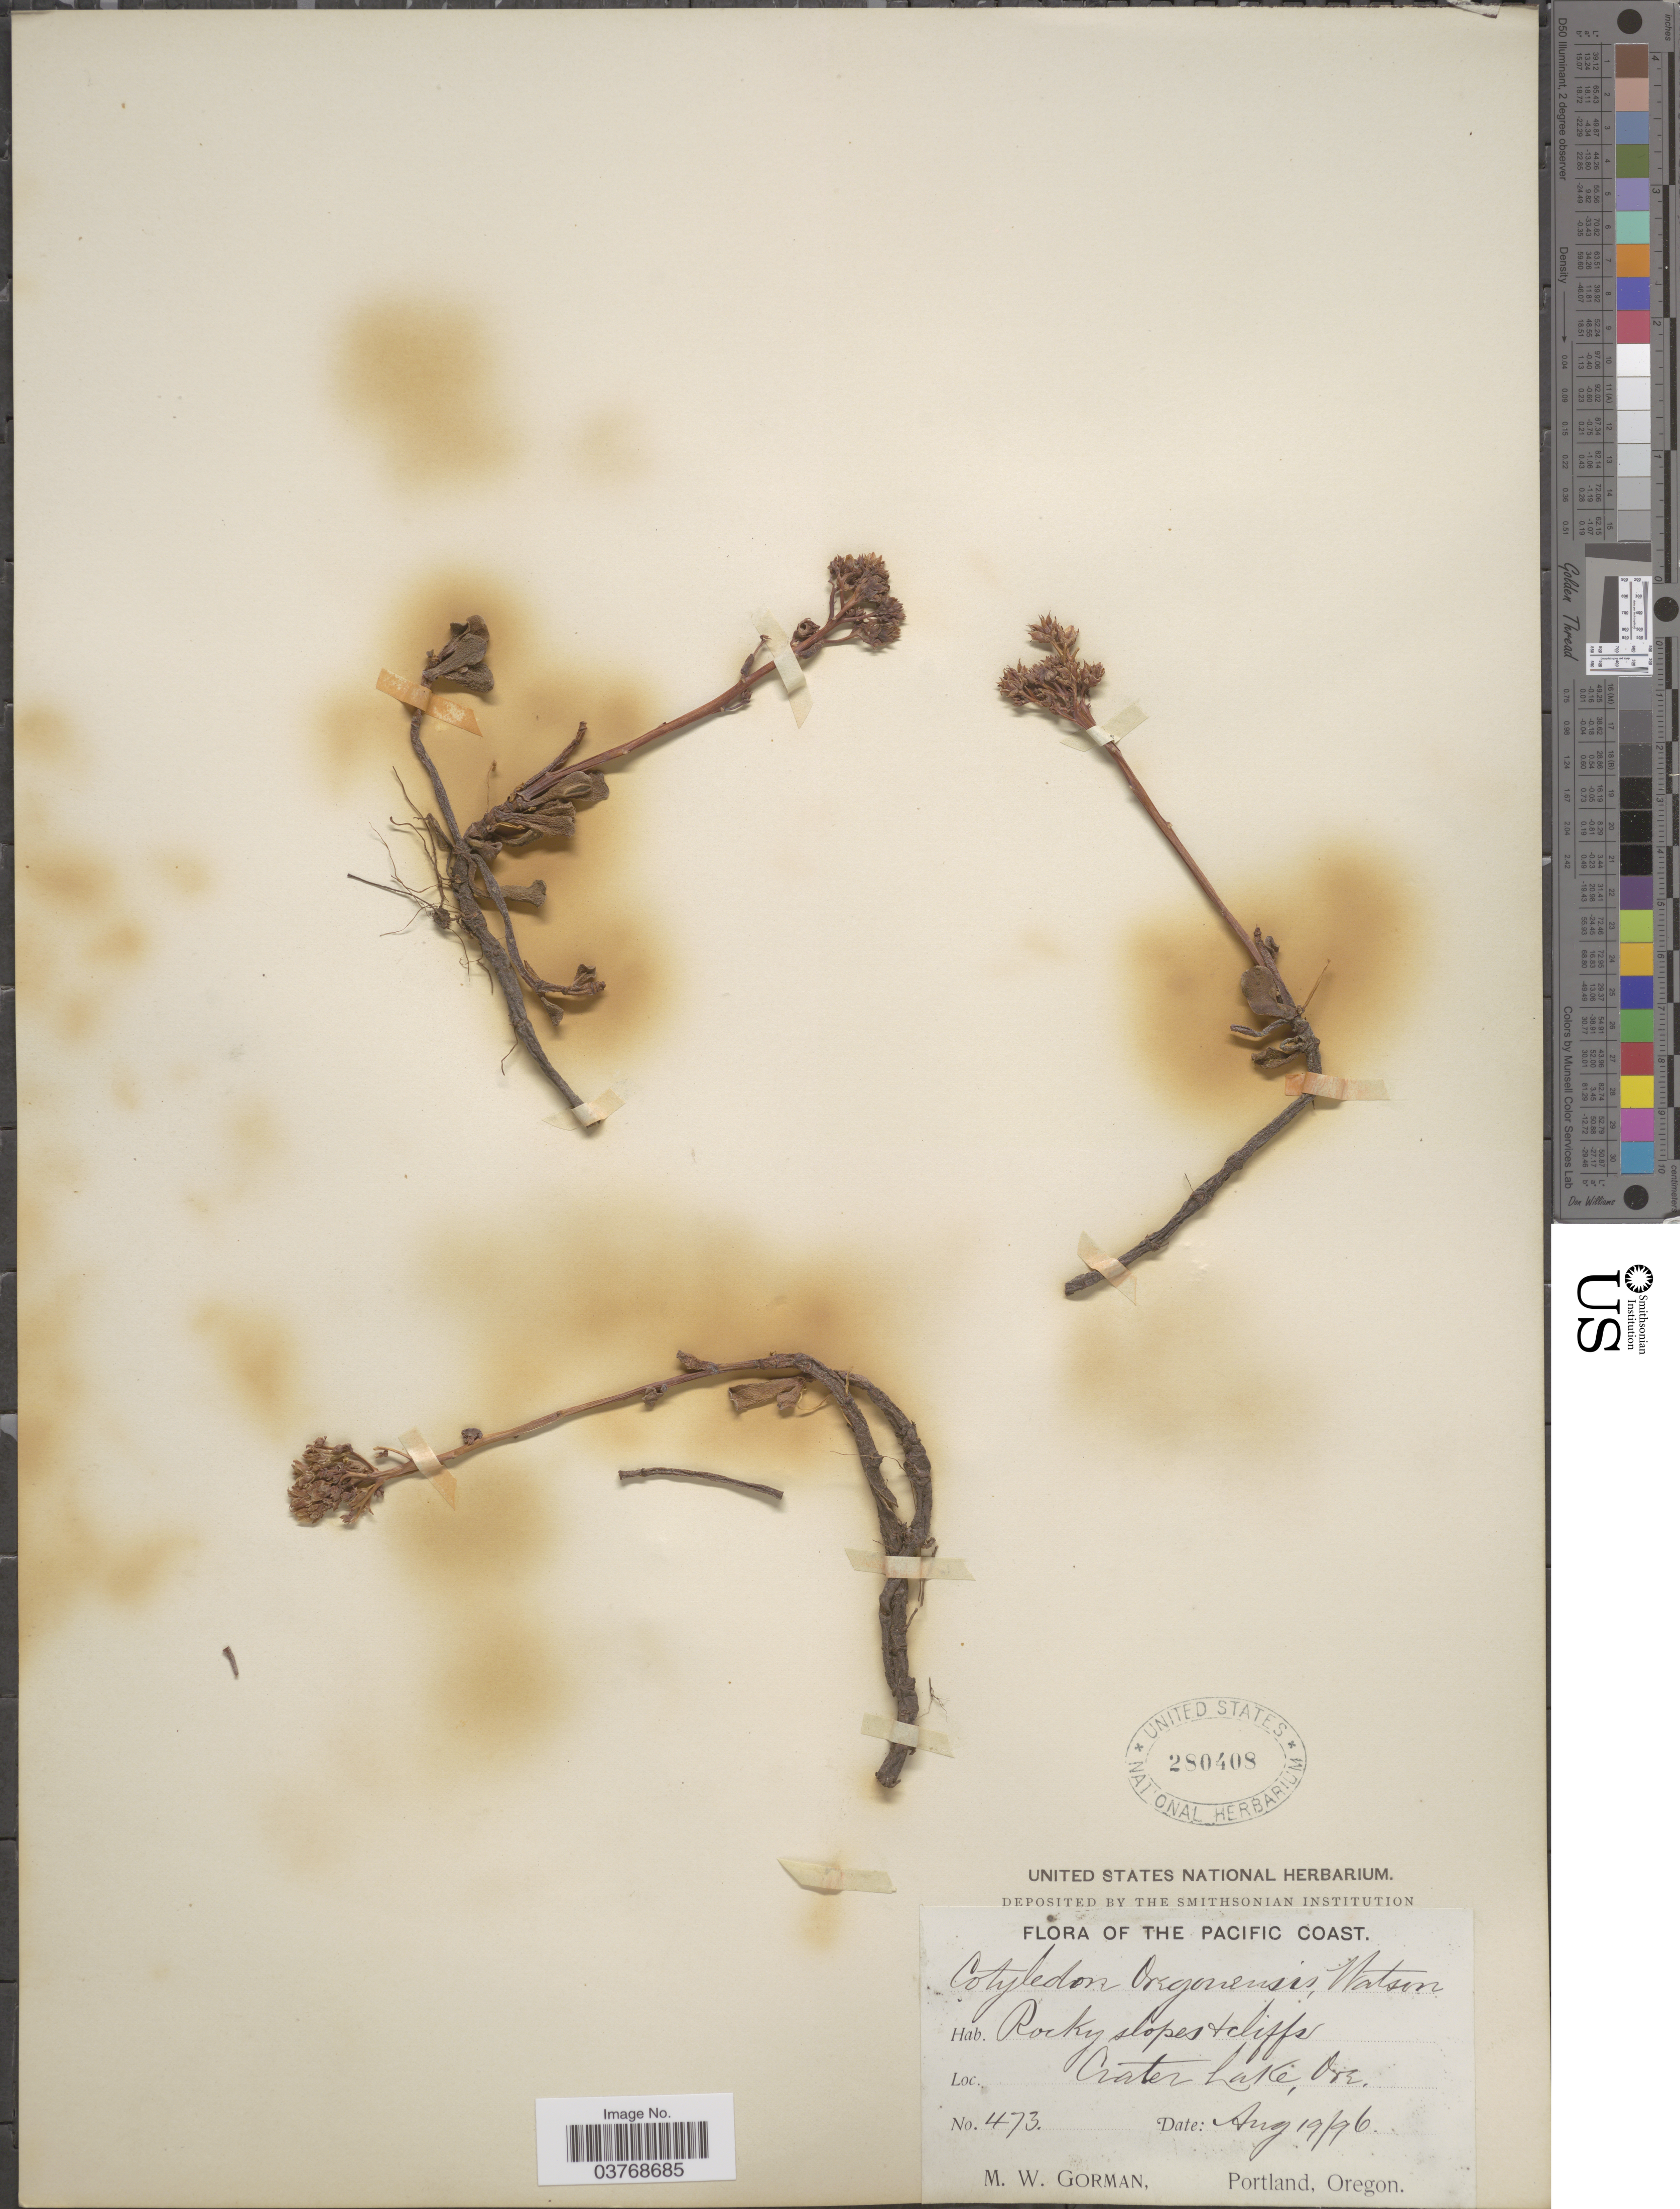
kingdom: Plantae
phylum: Tracheophyta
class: Magnoliopsida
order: Saxifragales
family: Crassulaceae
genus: Sedum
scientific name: Sedum oregonense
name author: (S. Watson) M. Peck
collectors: M. W. Gorman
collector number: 473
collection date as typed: Transcribed d/m/y: 19/8/96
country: United States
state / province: Oregon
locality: The Pacific Coast. Crater Lake.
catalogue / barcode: US 280408